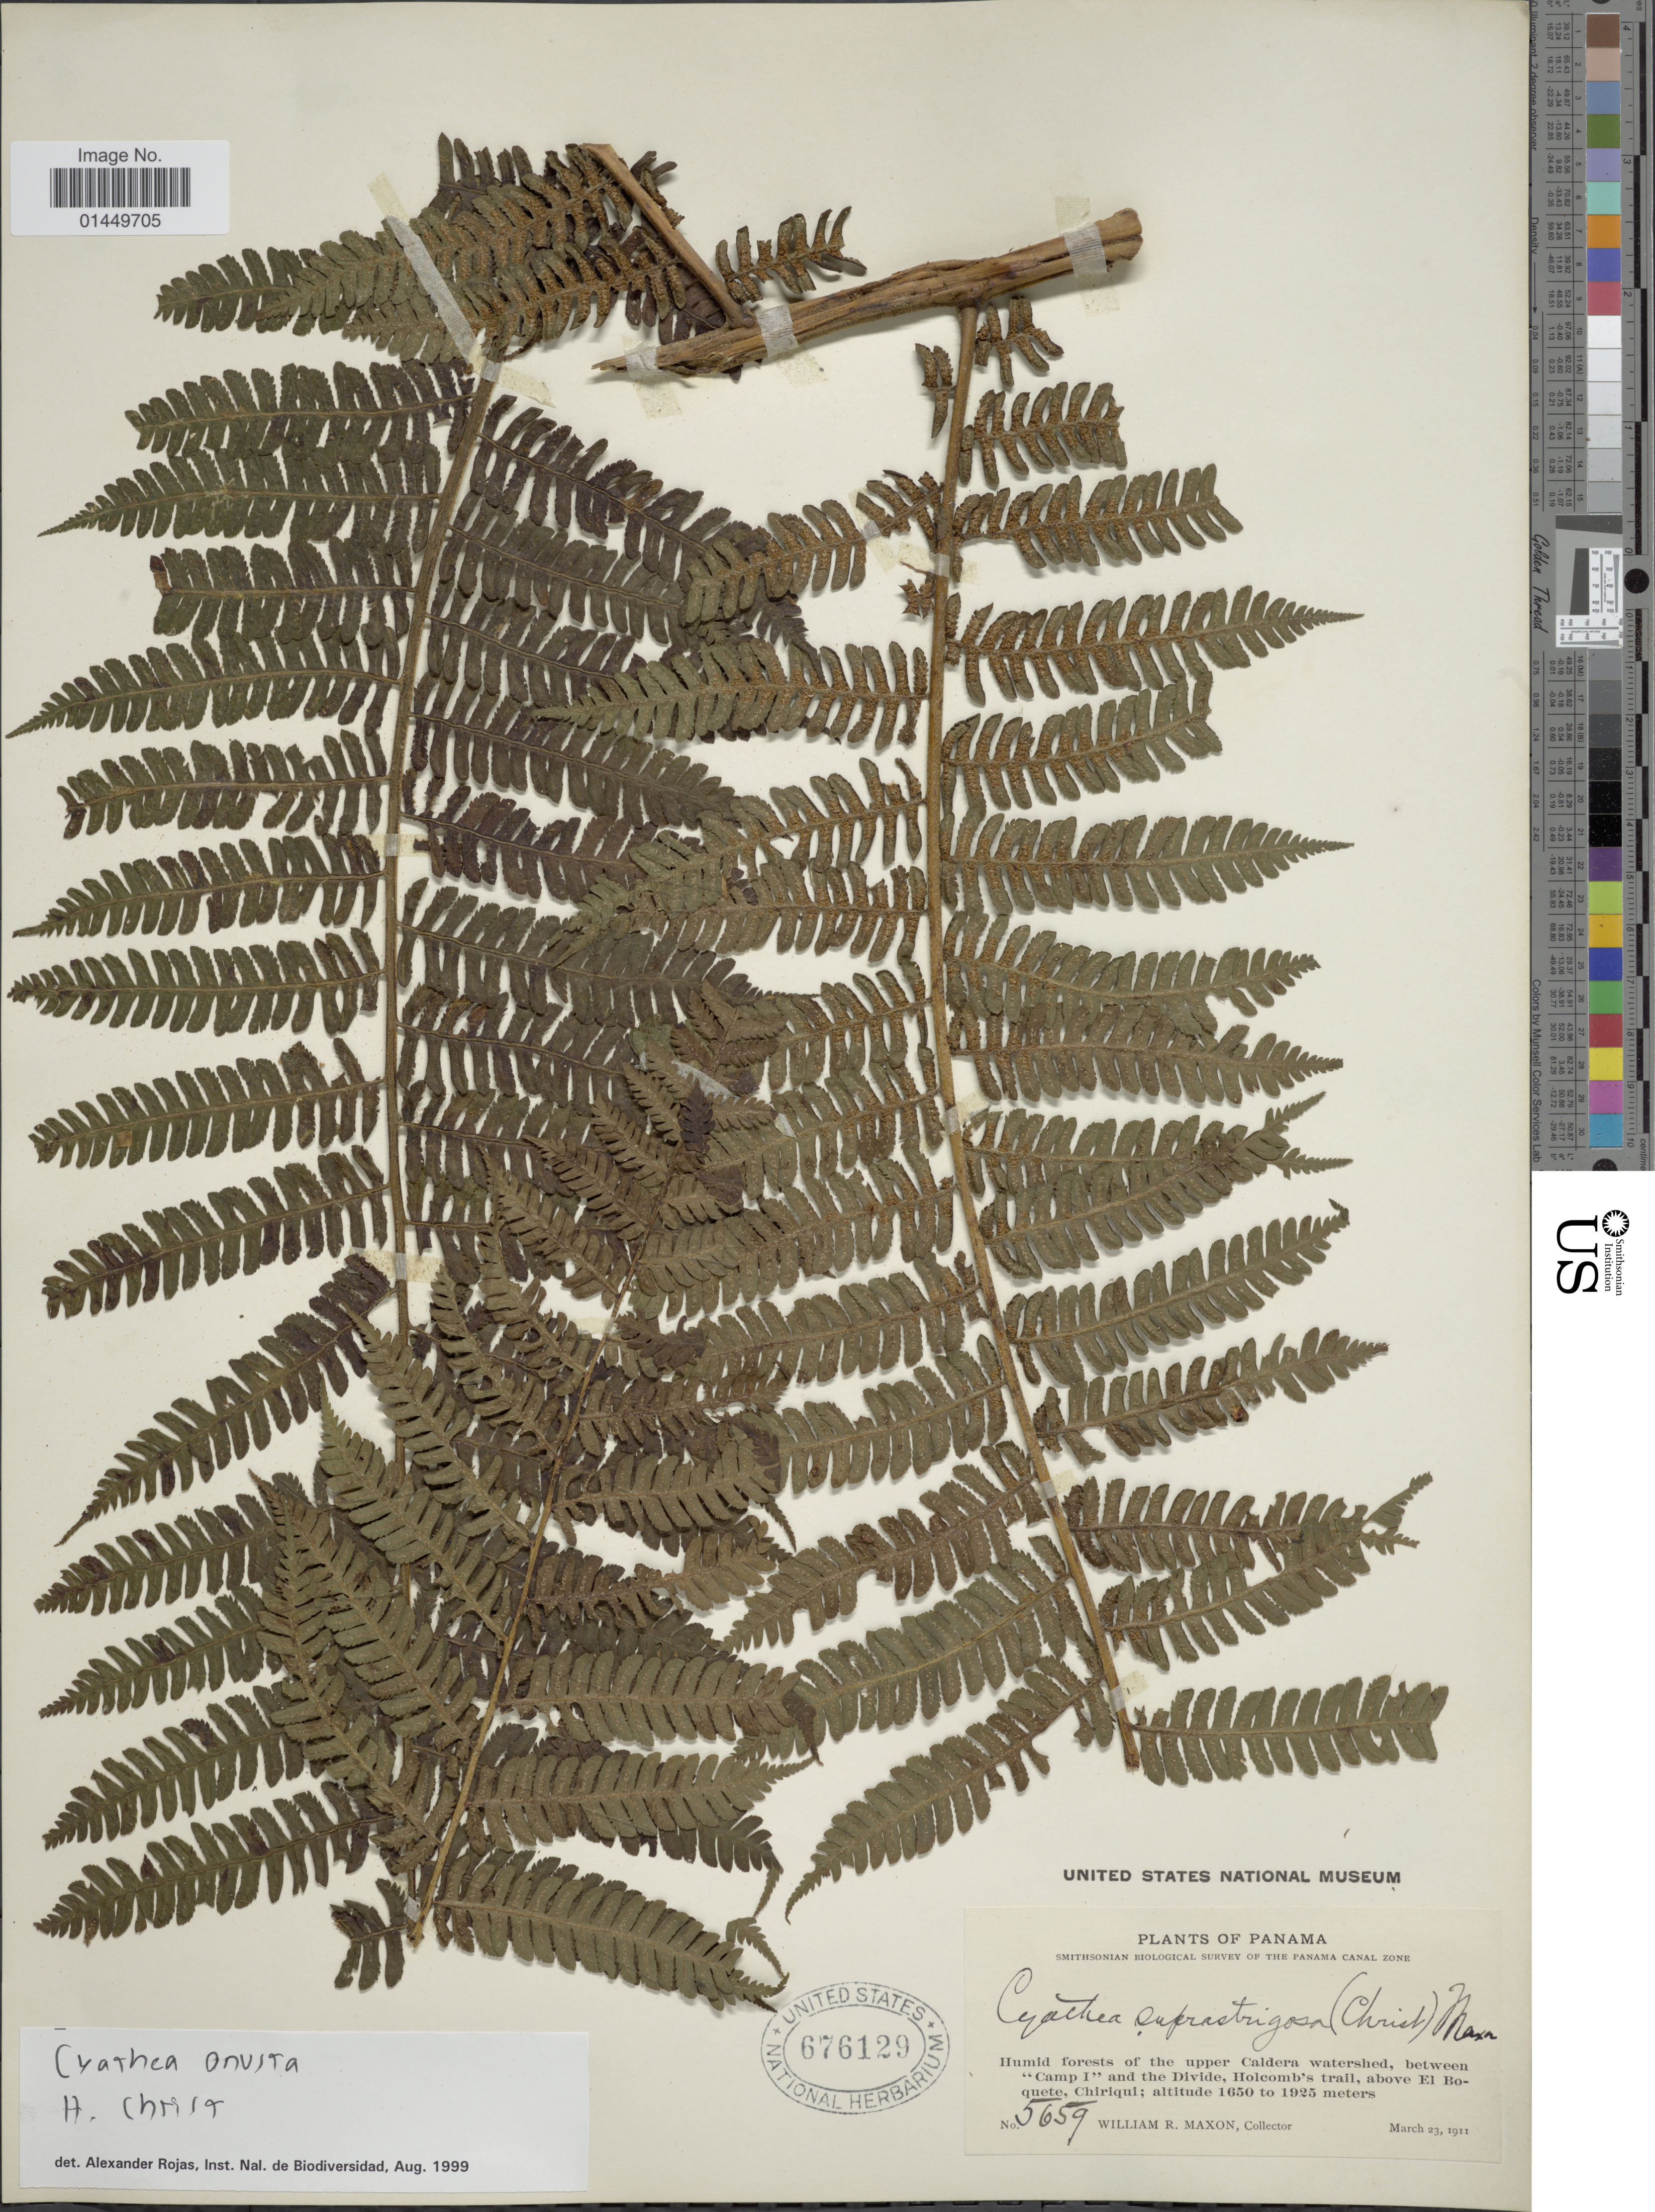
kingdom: Plantae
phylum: Tracheophyta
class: Polypodiopsida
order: Cyatheales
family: Cyatheaceae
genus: Cyathea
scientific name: Cyathea suprastrigosa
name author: (Christ) Maxon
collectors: W. R. Maxon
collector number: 5659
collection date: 1911-03-23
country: Panama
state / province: Chiriqui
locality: Humid forests of upper Caldera watershed, between "Camp 1" and the Divide, Holcomb's trail, above El Boquete, Chiriqui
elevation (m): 1650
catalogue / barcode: US 676129